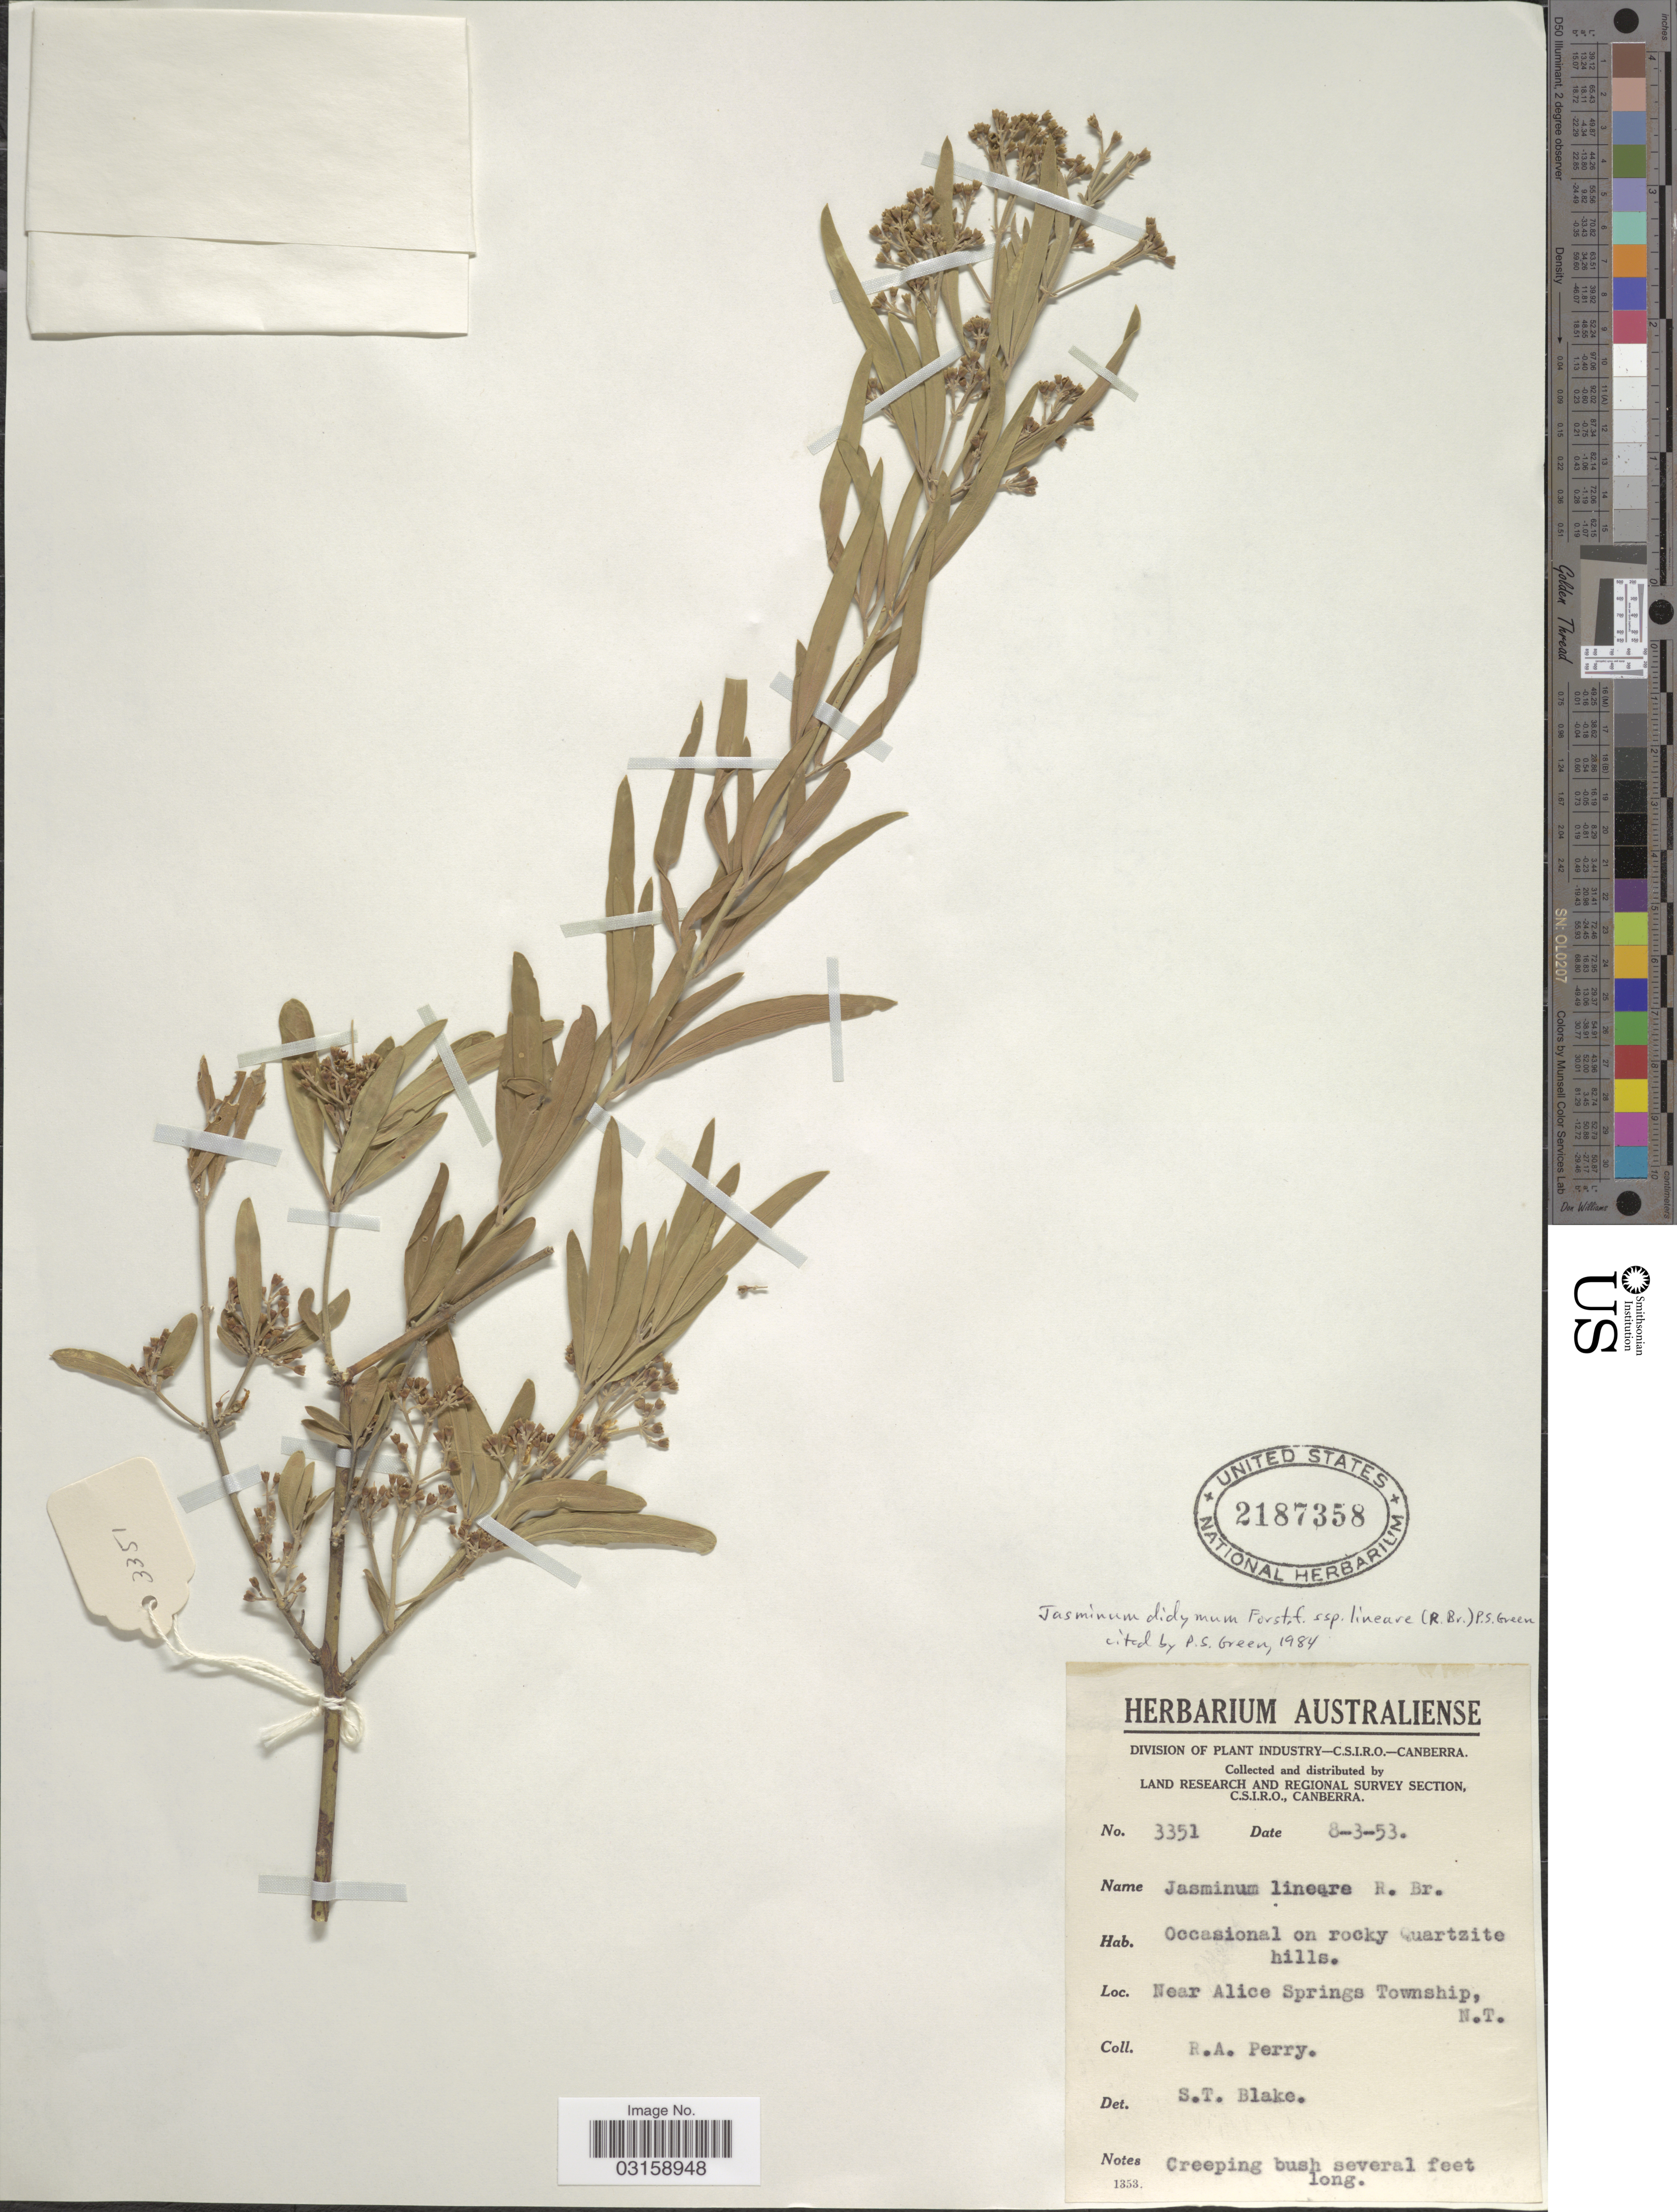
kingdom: Plantae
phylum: Tracheophyta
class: Magnoliopsida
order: Lamiales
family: Oleaceae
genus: Jasminum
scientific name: Jasminum didymum subsp. lineare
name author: (R. Br.) P.S. Green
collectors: Perry, R. A.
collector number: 3351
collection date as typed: Transcribed d/m/y: 8/3/53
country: Australia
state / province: Northern Territory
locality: Near Alice Springs Township.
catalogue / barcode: US 2187358